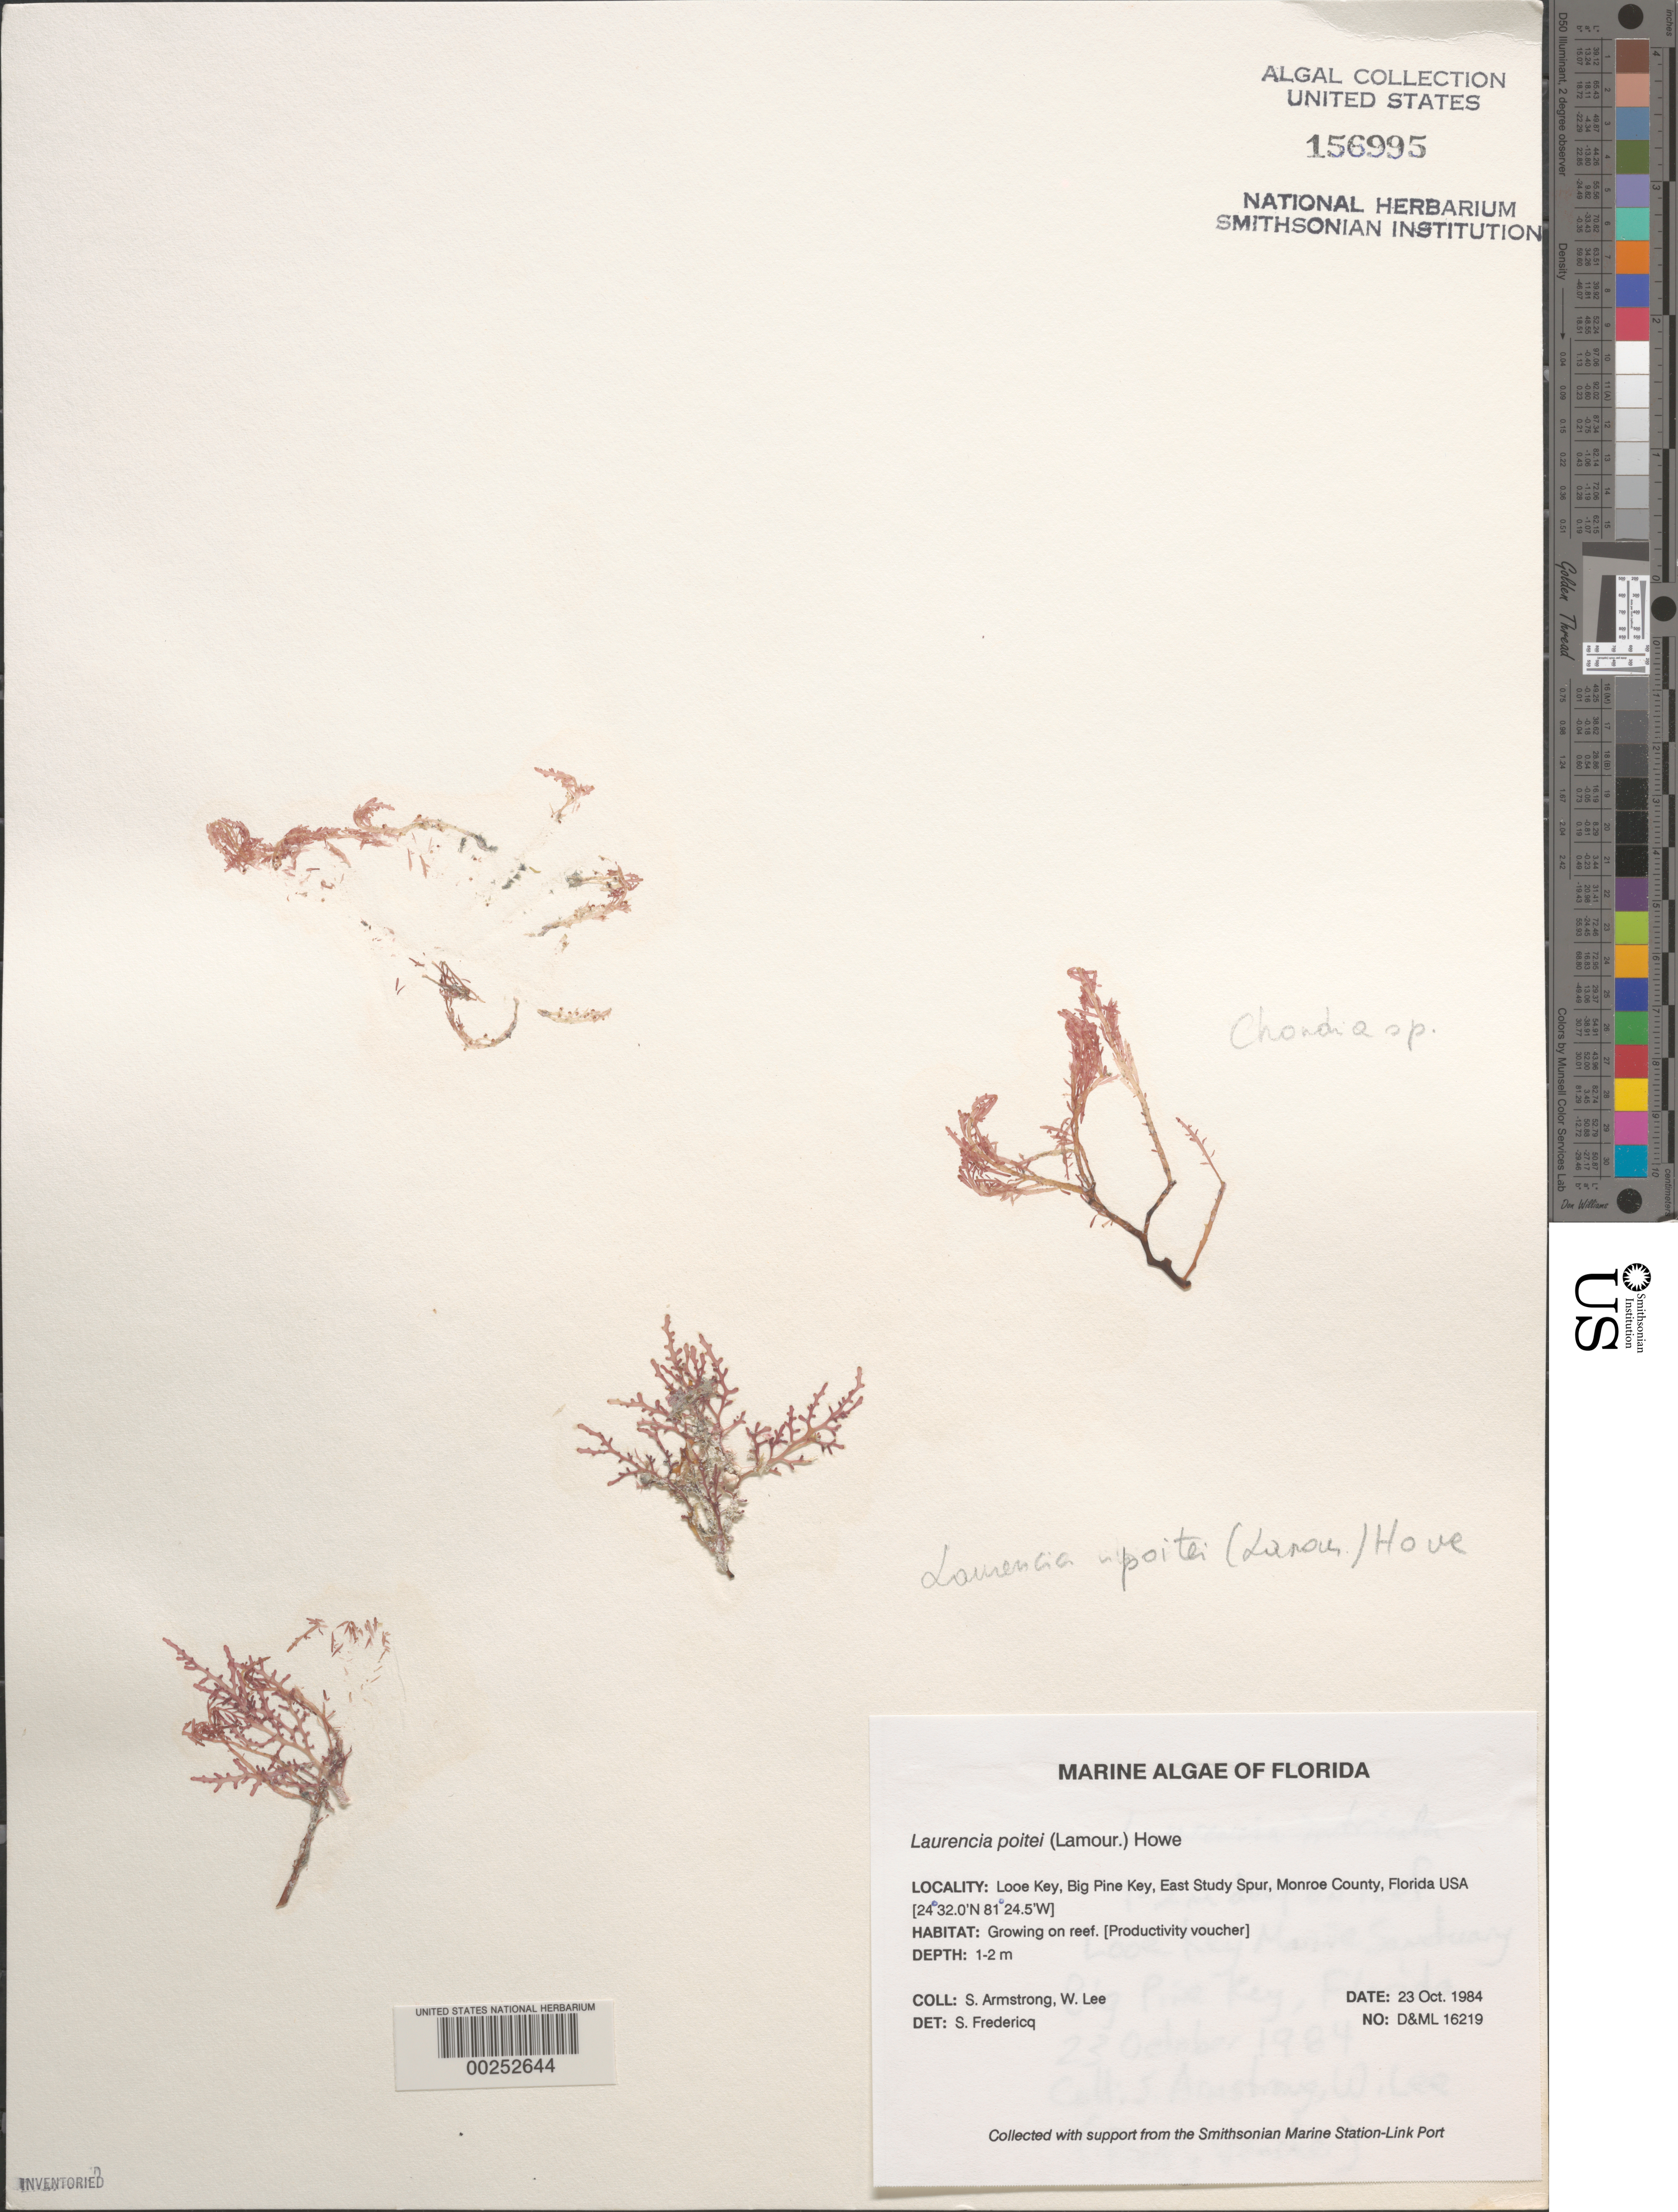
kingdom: Plantae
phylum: Rhodophyta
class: Florideophyceae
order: Ceramiales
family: Rhodomelaceae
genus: Yuzurua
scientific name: Yuzurua poiteaui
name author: (J.V.Lamouroux) Martin-Lescanne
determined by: Brooks, B. L., (BOT), Smithsonian Institution - National Museum of Natural History (UNITED STATES)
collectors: S. Armstrong & W. Lee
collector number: D&ML 16219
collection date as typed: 23 Oct 1984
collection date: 1984-10-23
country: United States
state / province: Florida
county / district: Monroe County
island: Looe Key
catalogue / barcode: US 156995